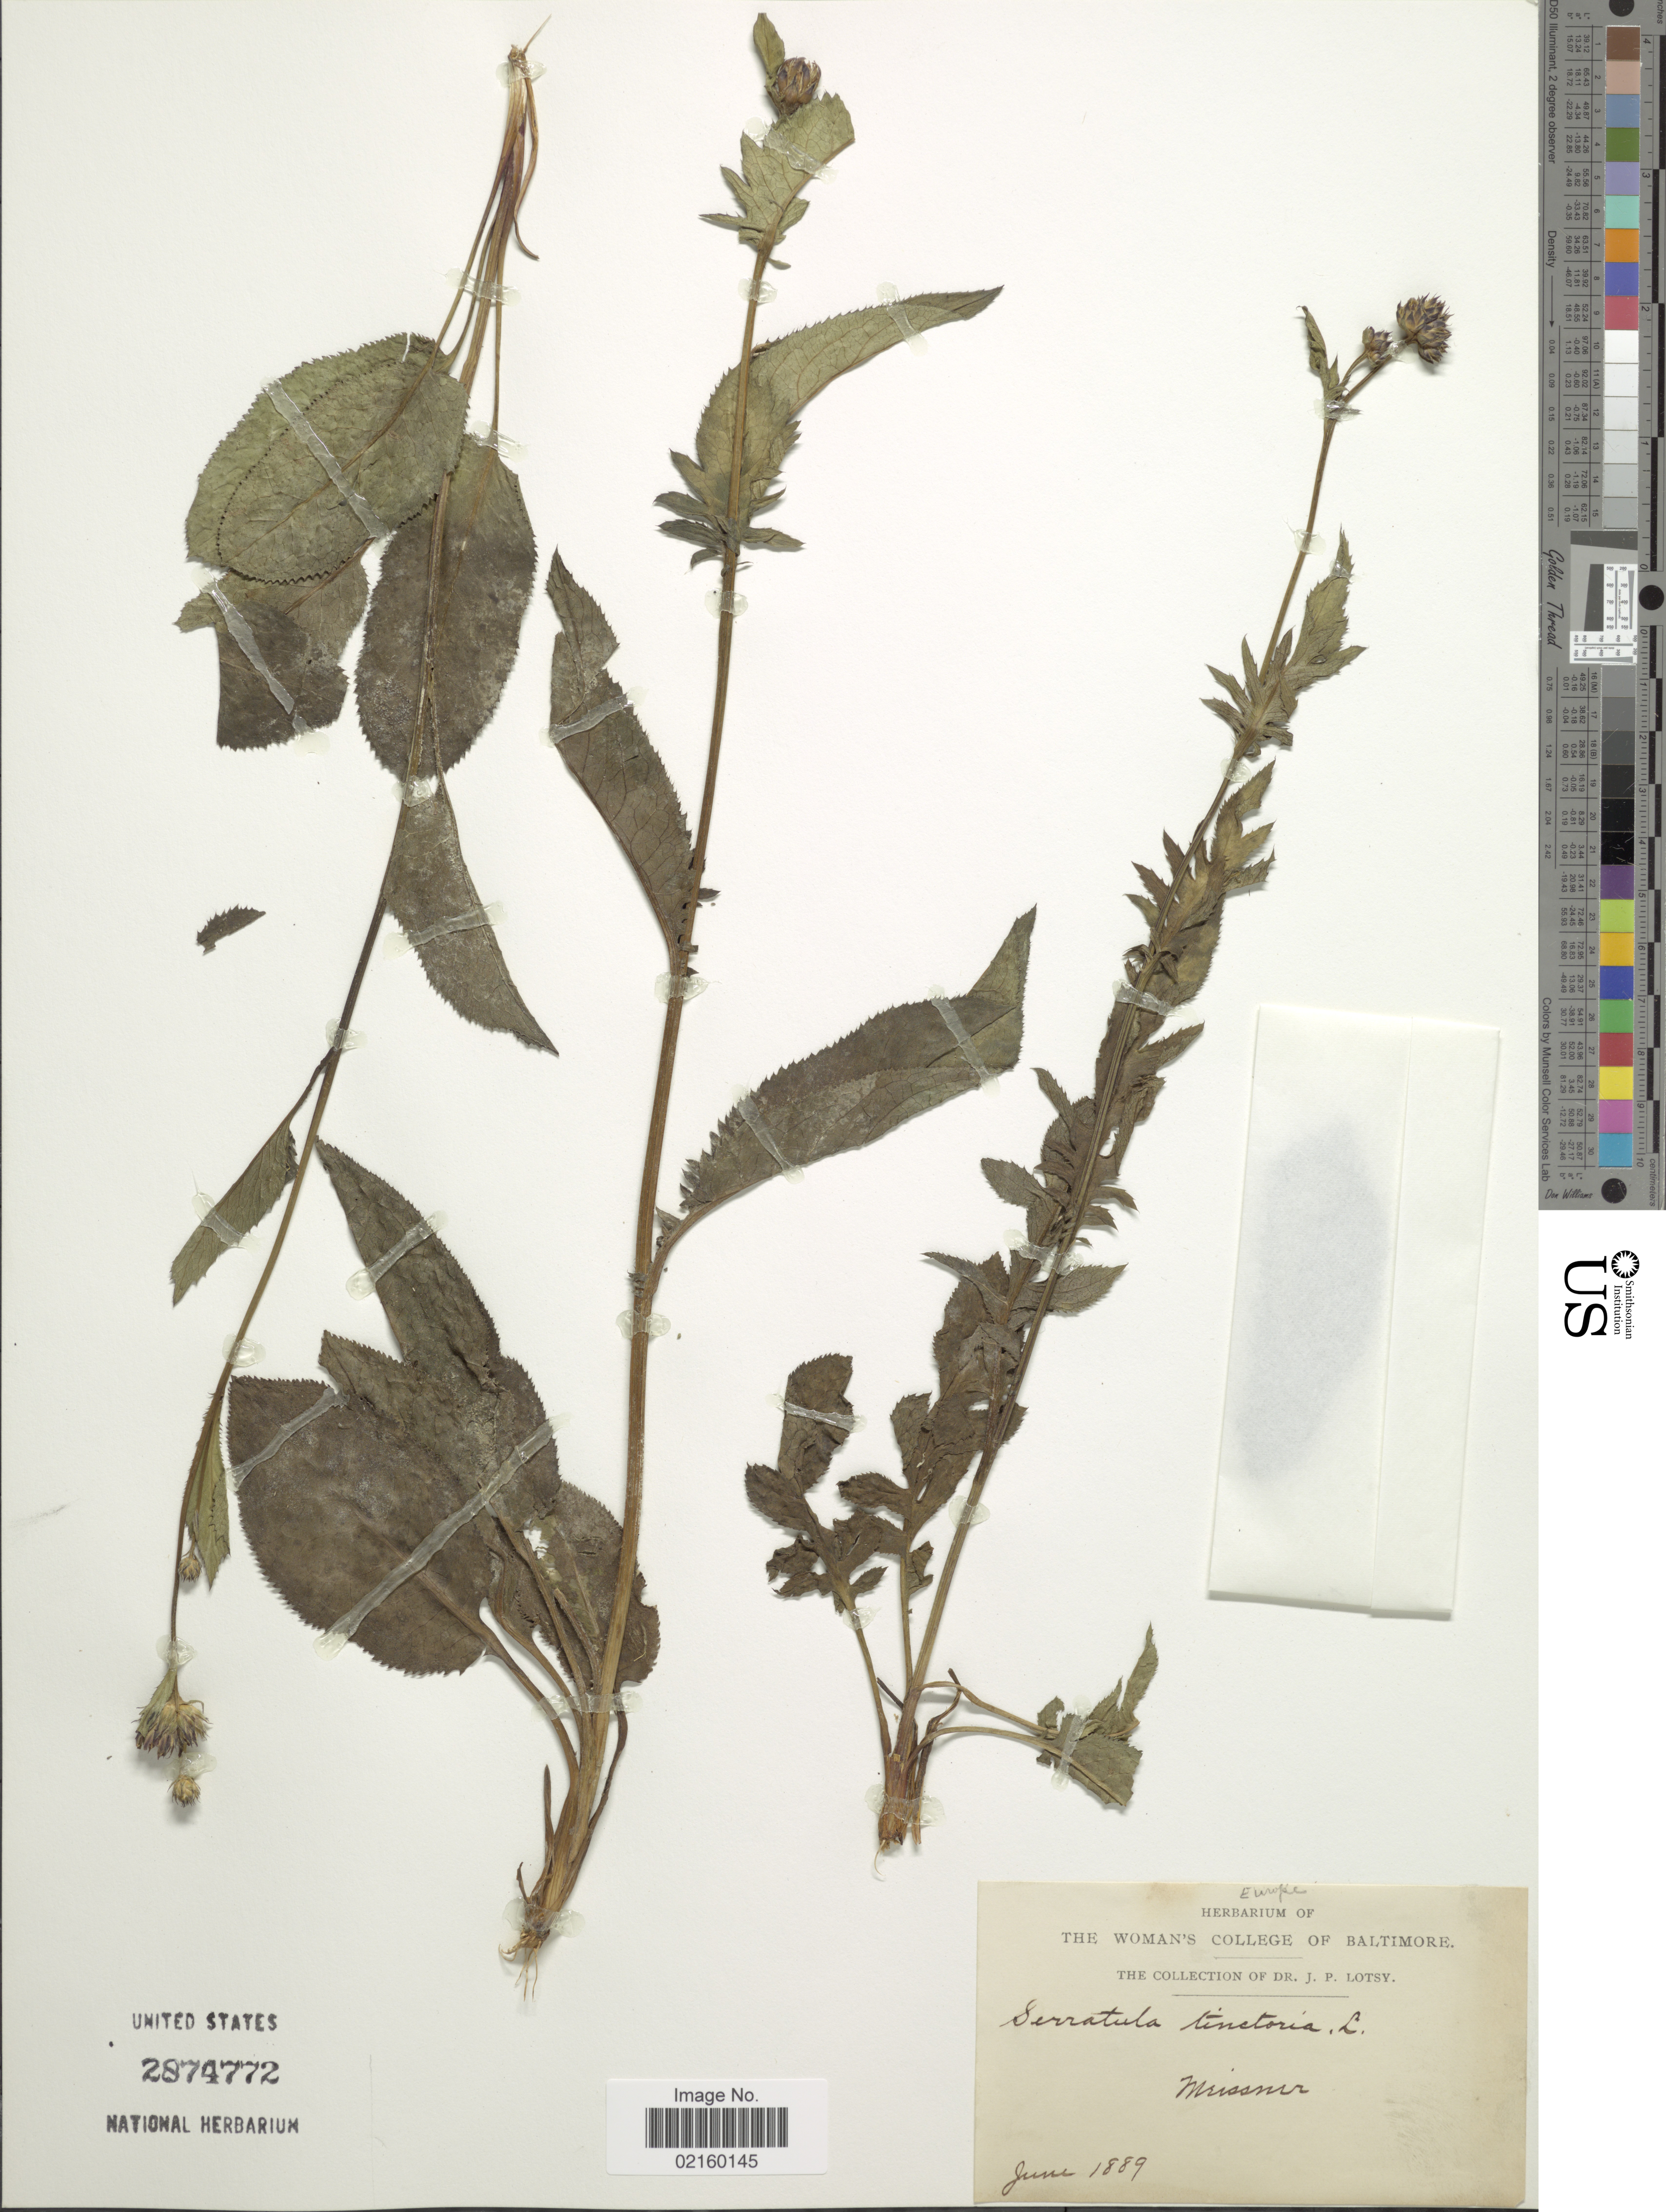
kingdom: Plantae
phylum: Tracheophyta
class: Magnoliopsida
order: Asterales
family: Asteraceae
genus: Serratula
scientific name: Serratula tinctoria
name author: L.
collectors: J. Lotsy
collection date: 1889-06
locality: Europe, Mrissmer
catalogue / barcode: US 2874772